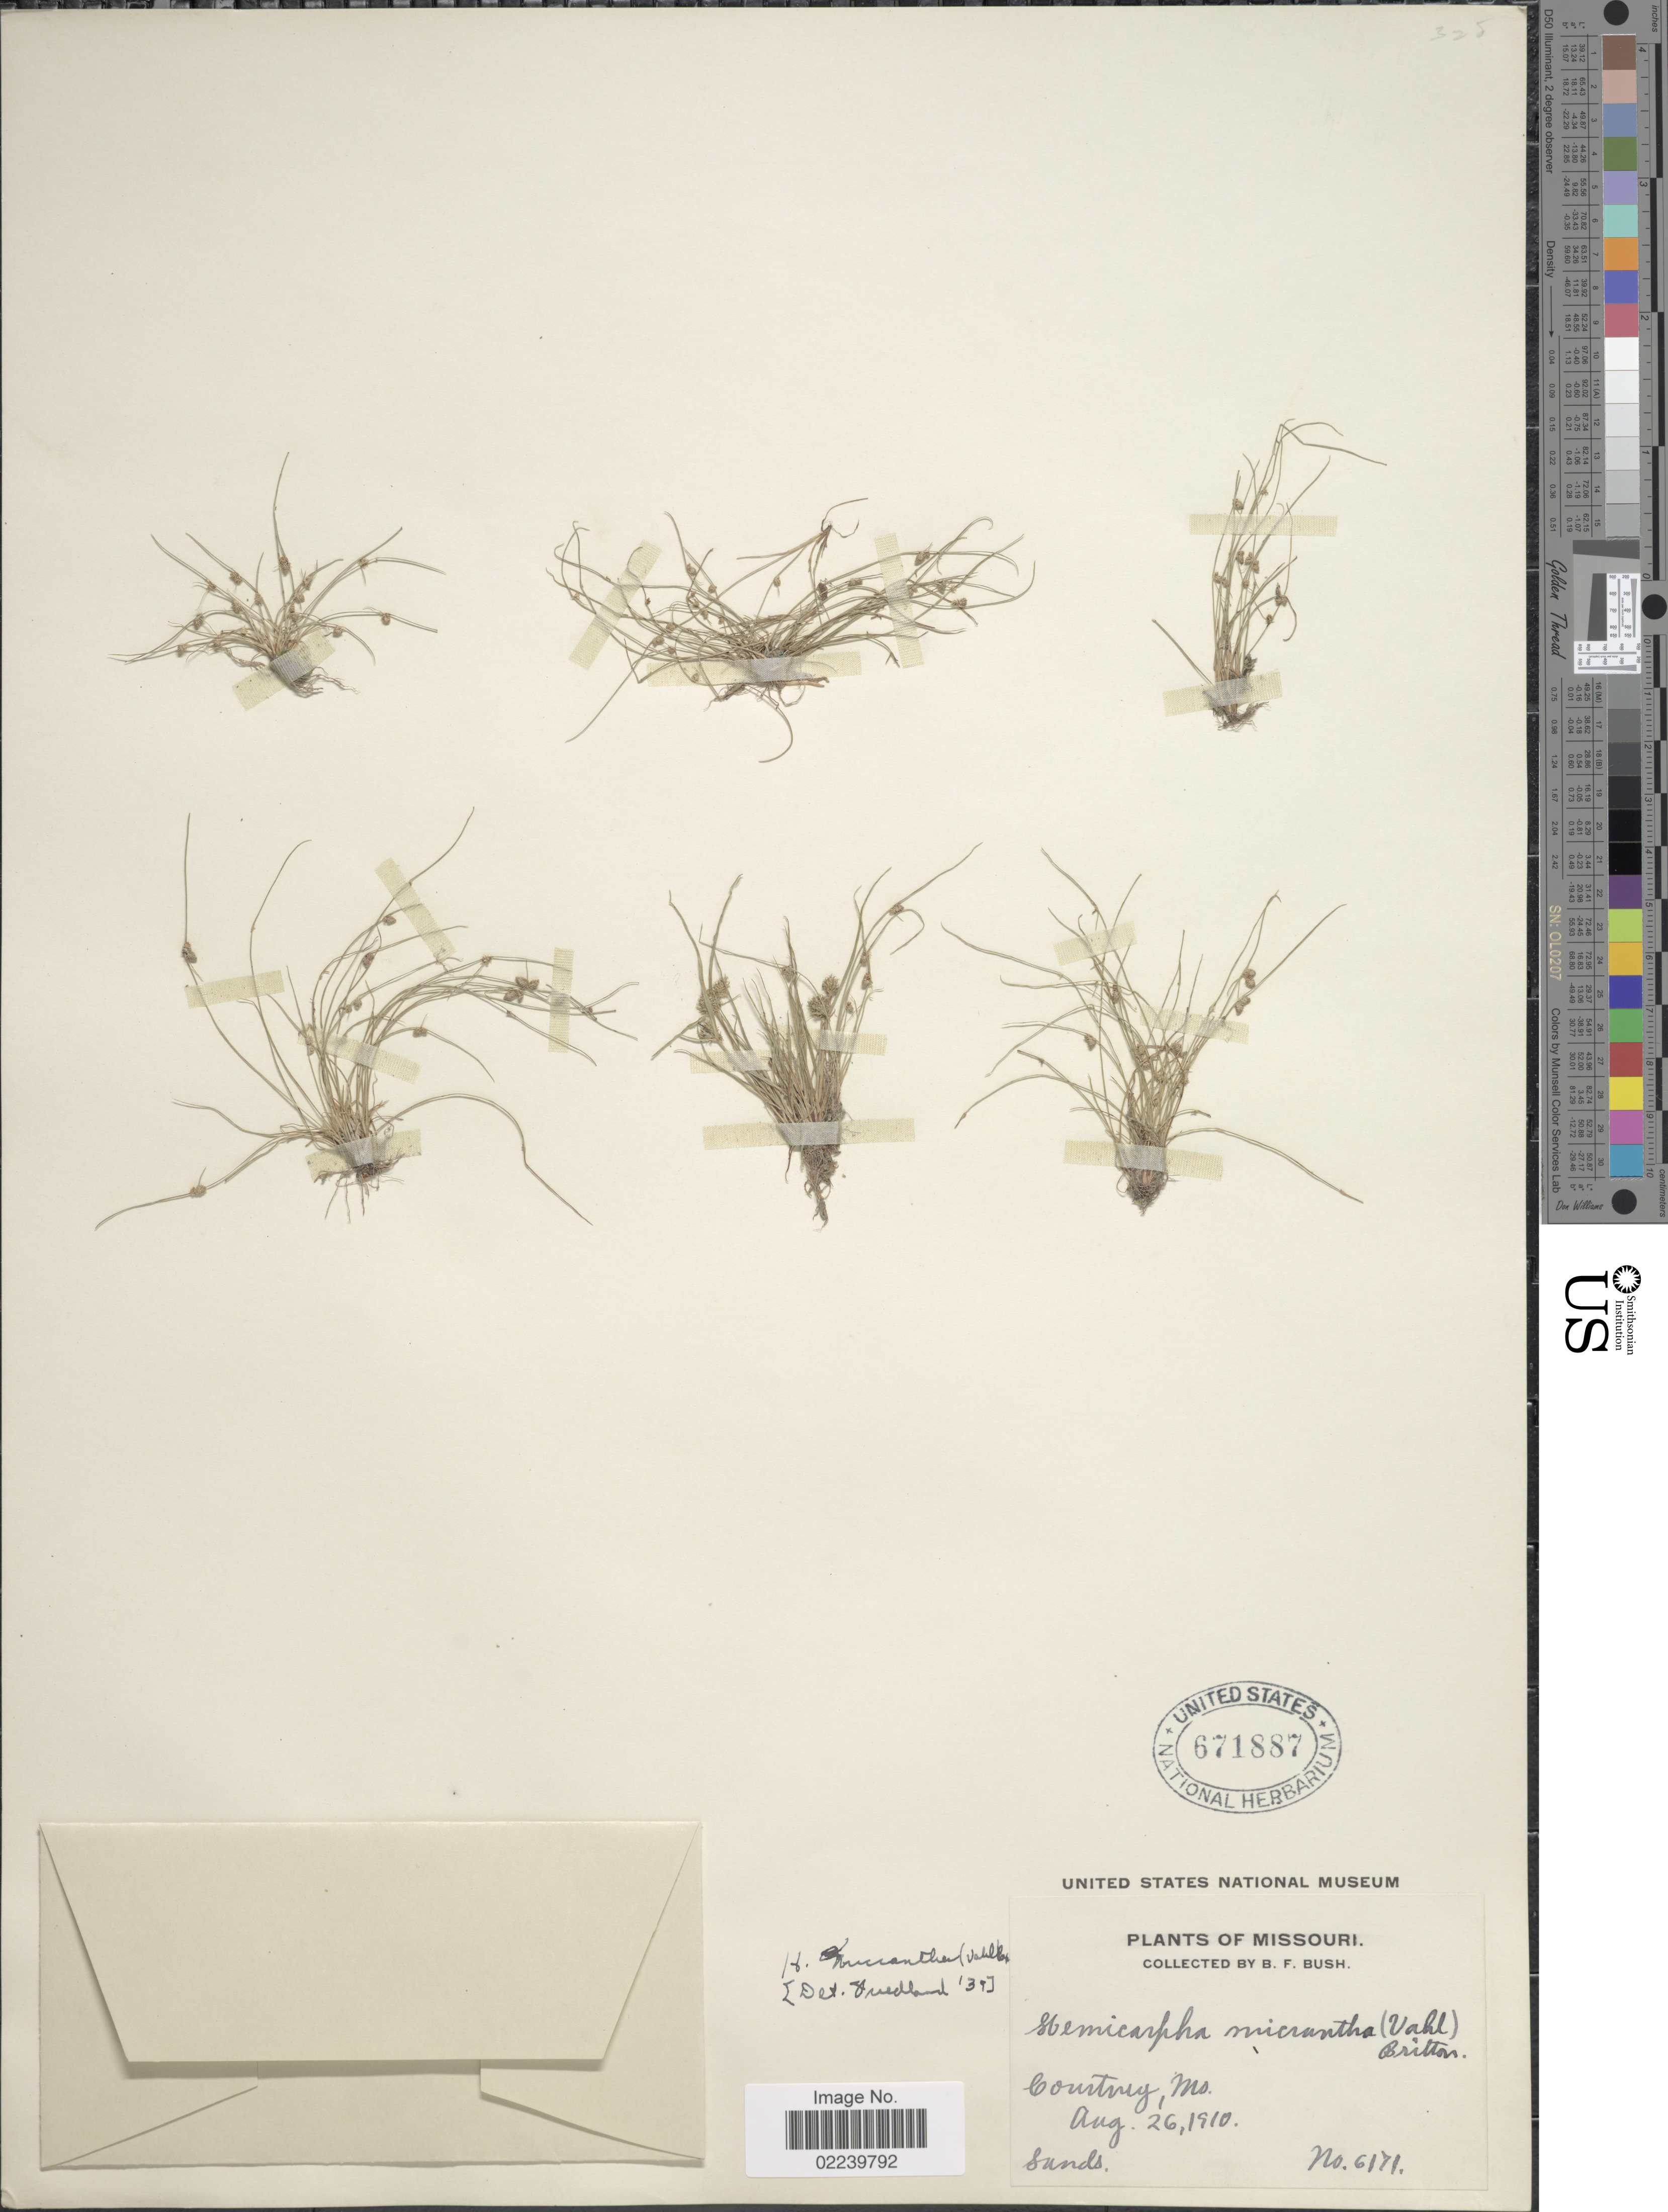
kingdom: Plantae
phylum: Tracheophyta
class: Liliopsida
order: Poales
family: Cyperaceae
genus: Cyperus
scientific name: Cyperus subsquarrosus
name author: (Muhl.) Bauters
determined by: Strong, M. T., (US), Smithsonian Institution - National Museum of Natural History (UNITED STATES)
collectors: B. F. Bush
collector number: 6171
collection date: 1910-08-26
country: United States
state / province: Missouri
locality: Courtney, Mo.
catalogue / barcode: US 671887